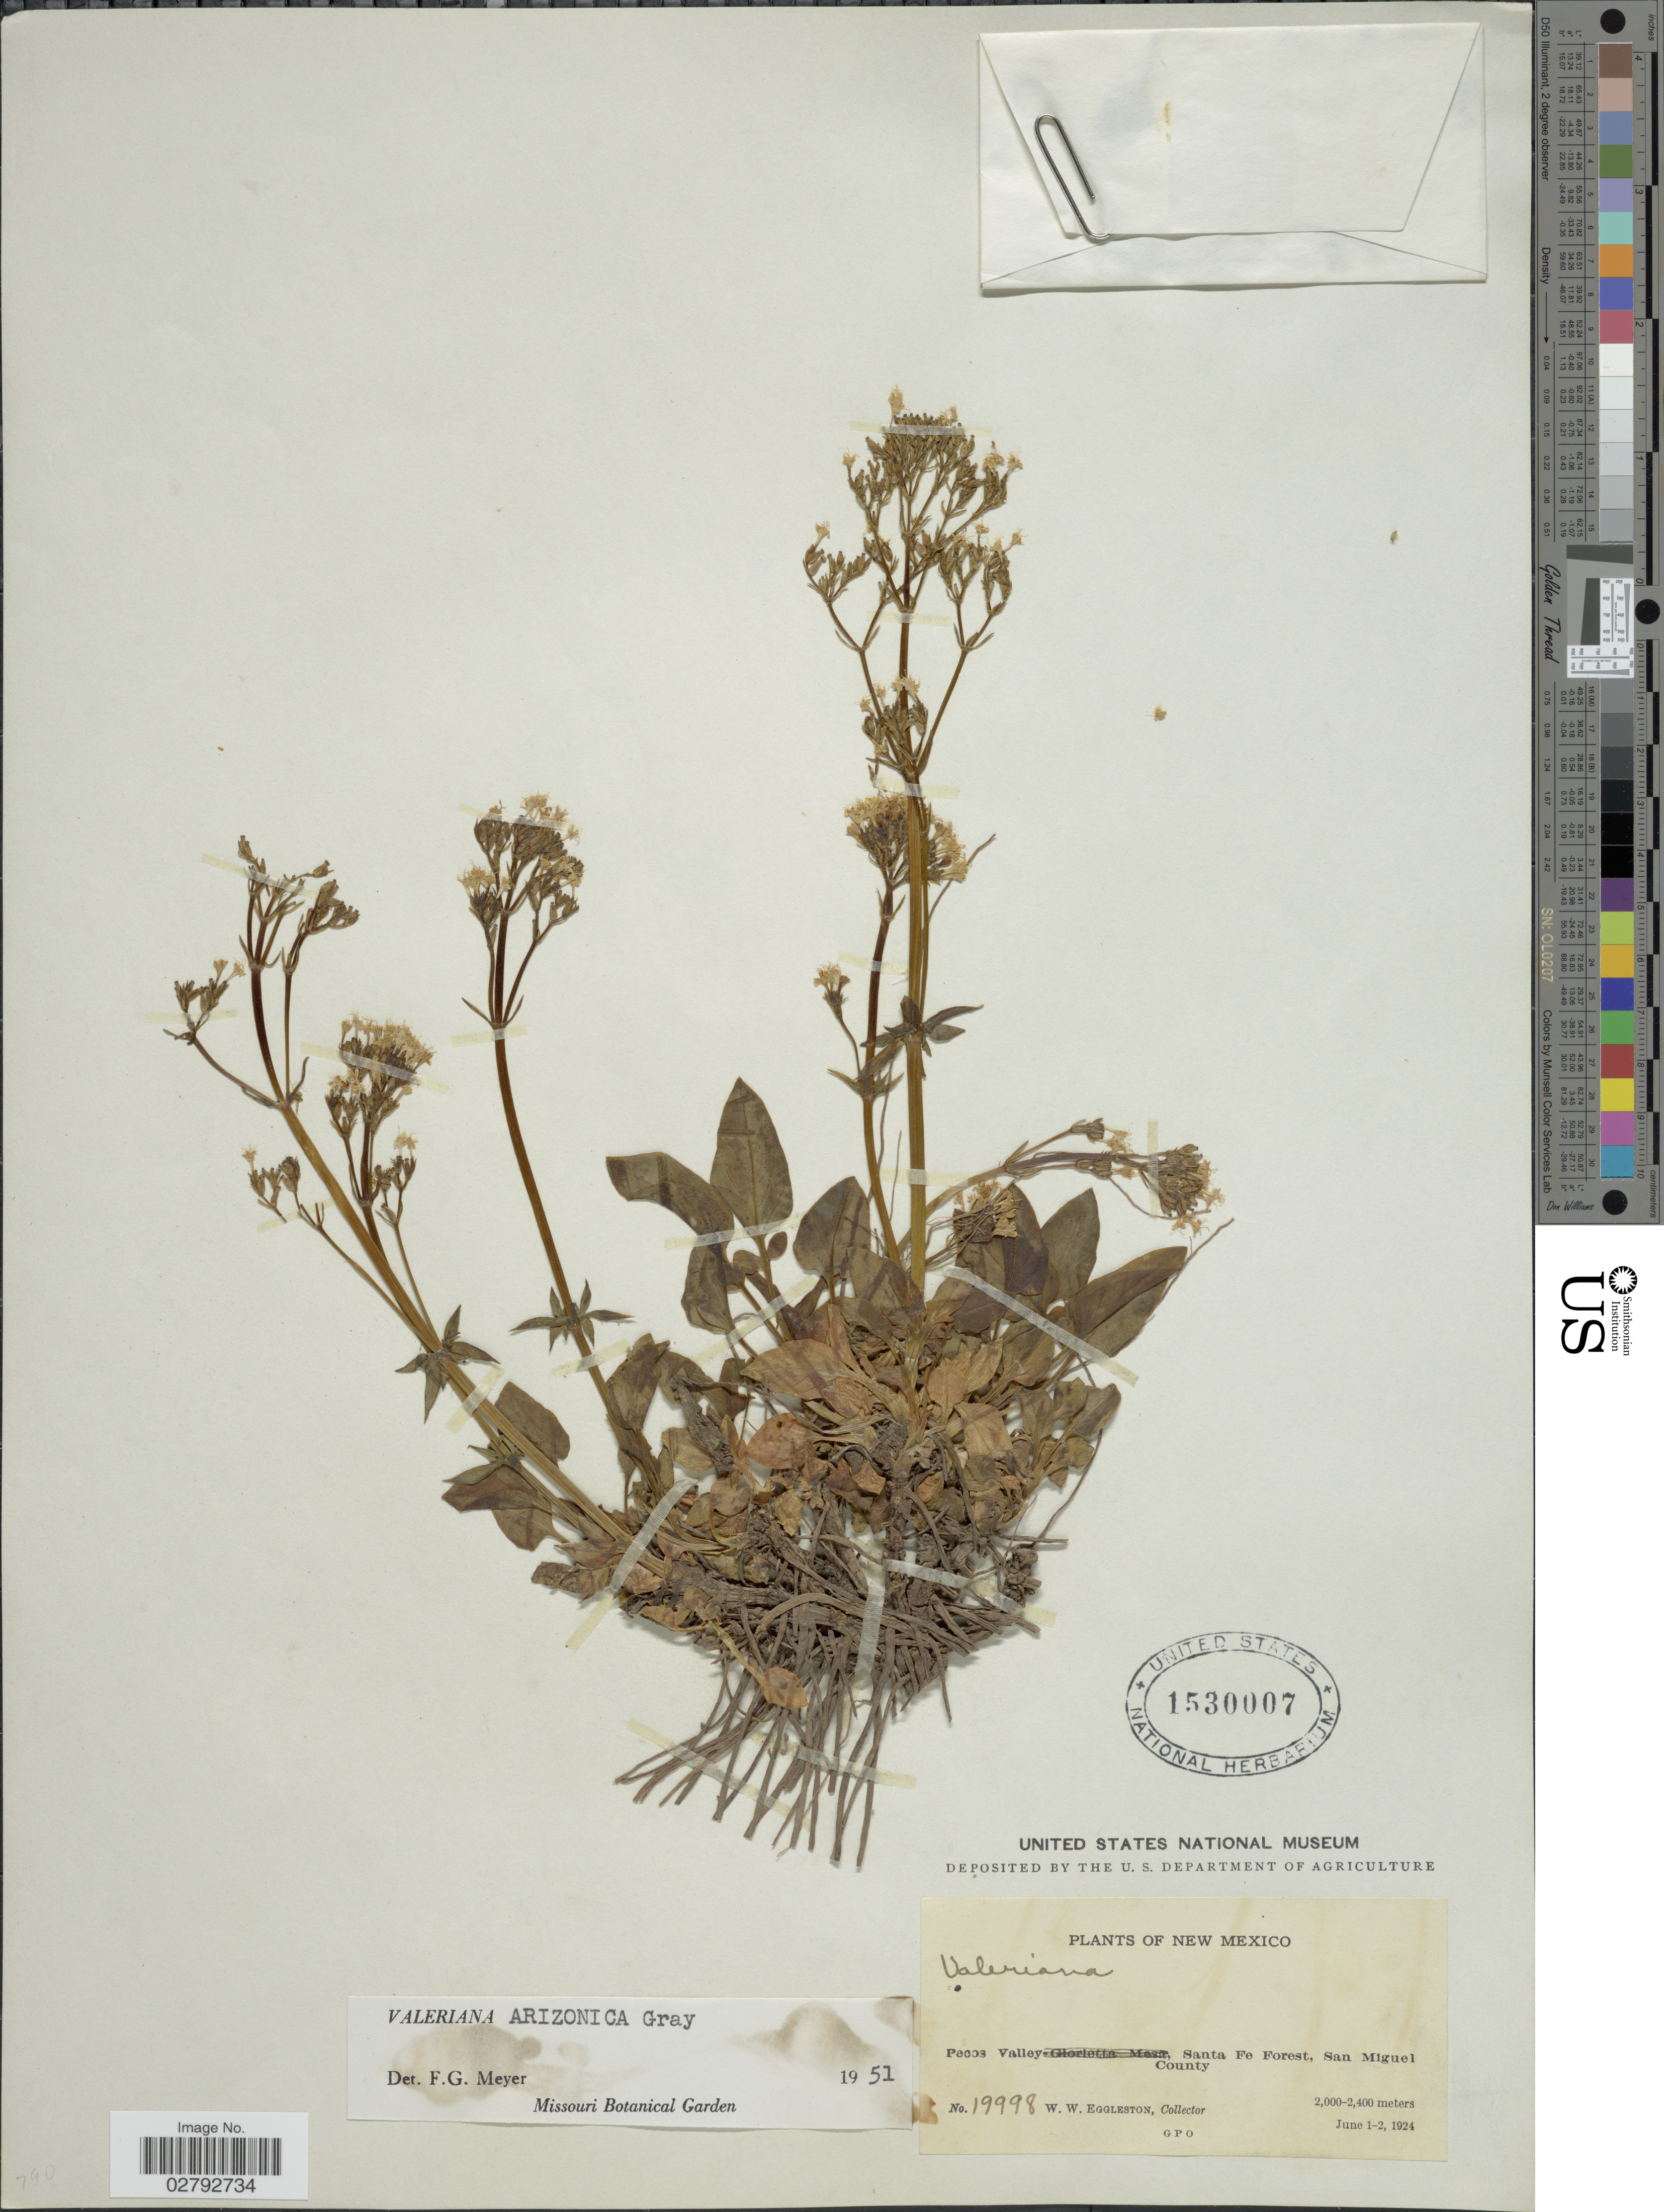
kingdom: Plantae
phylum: Tracheophyta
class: Magnoliopsida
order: Dipsacales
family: Caprifoliaceae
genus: Valeriana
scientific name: Valeriana arizonica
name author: A. Gray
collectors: W. W. Eggleston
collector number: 19998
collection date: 1924-06-01/1924-06-02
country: United States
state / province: New Mexico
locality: Pecos Valley, Santa Fe Forest, San Miguel County.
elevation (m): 2000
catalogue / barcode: US 1530007